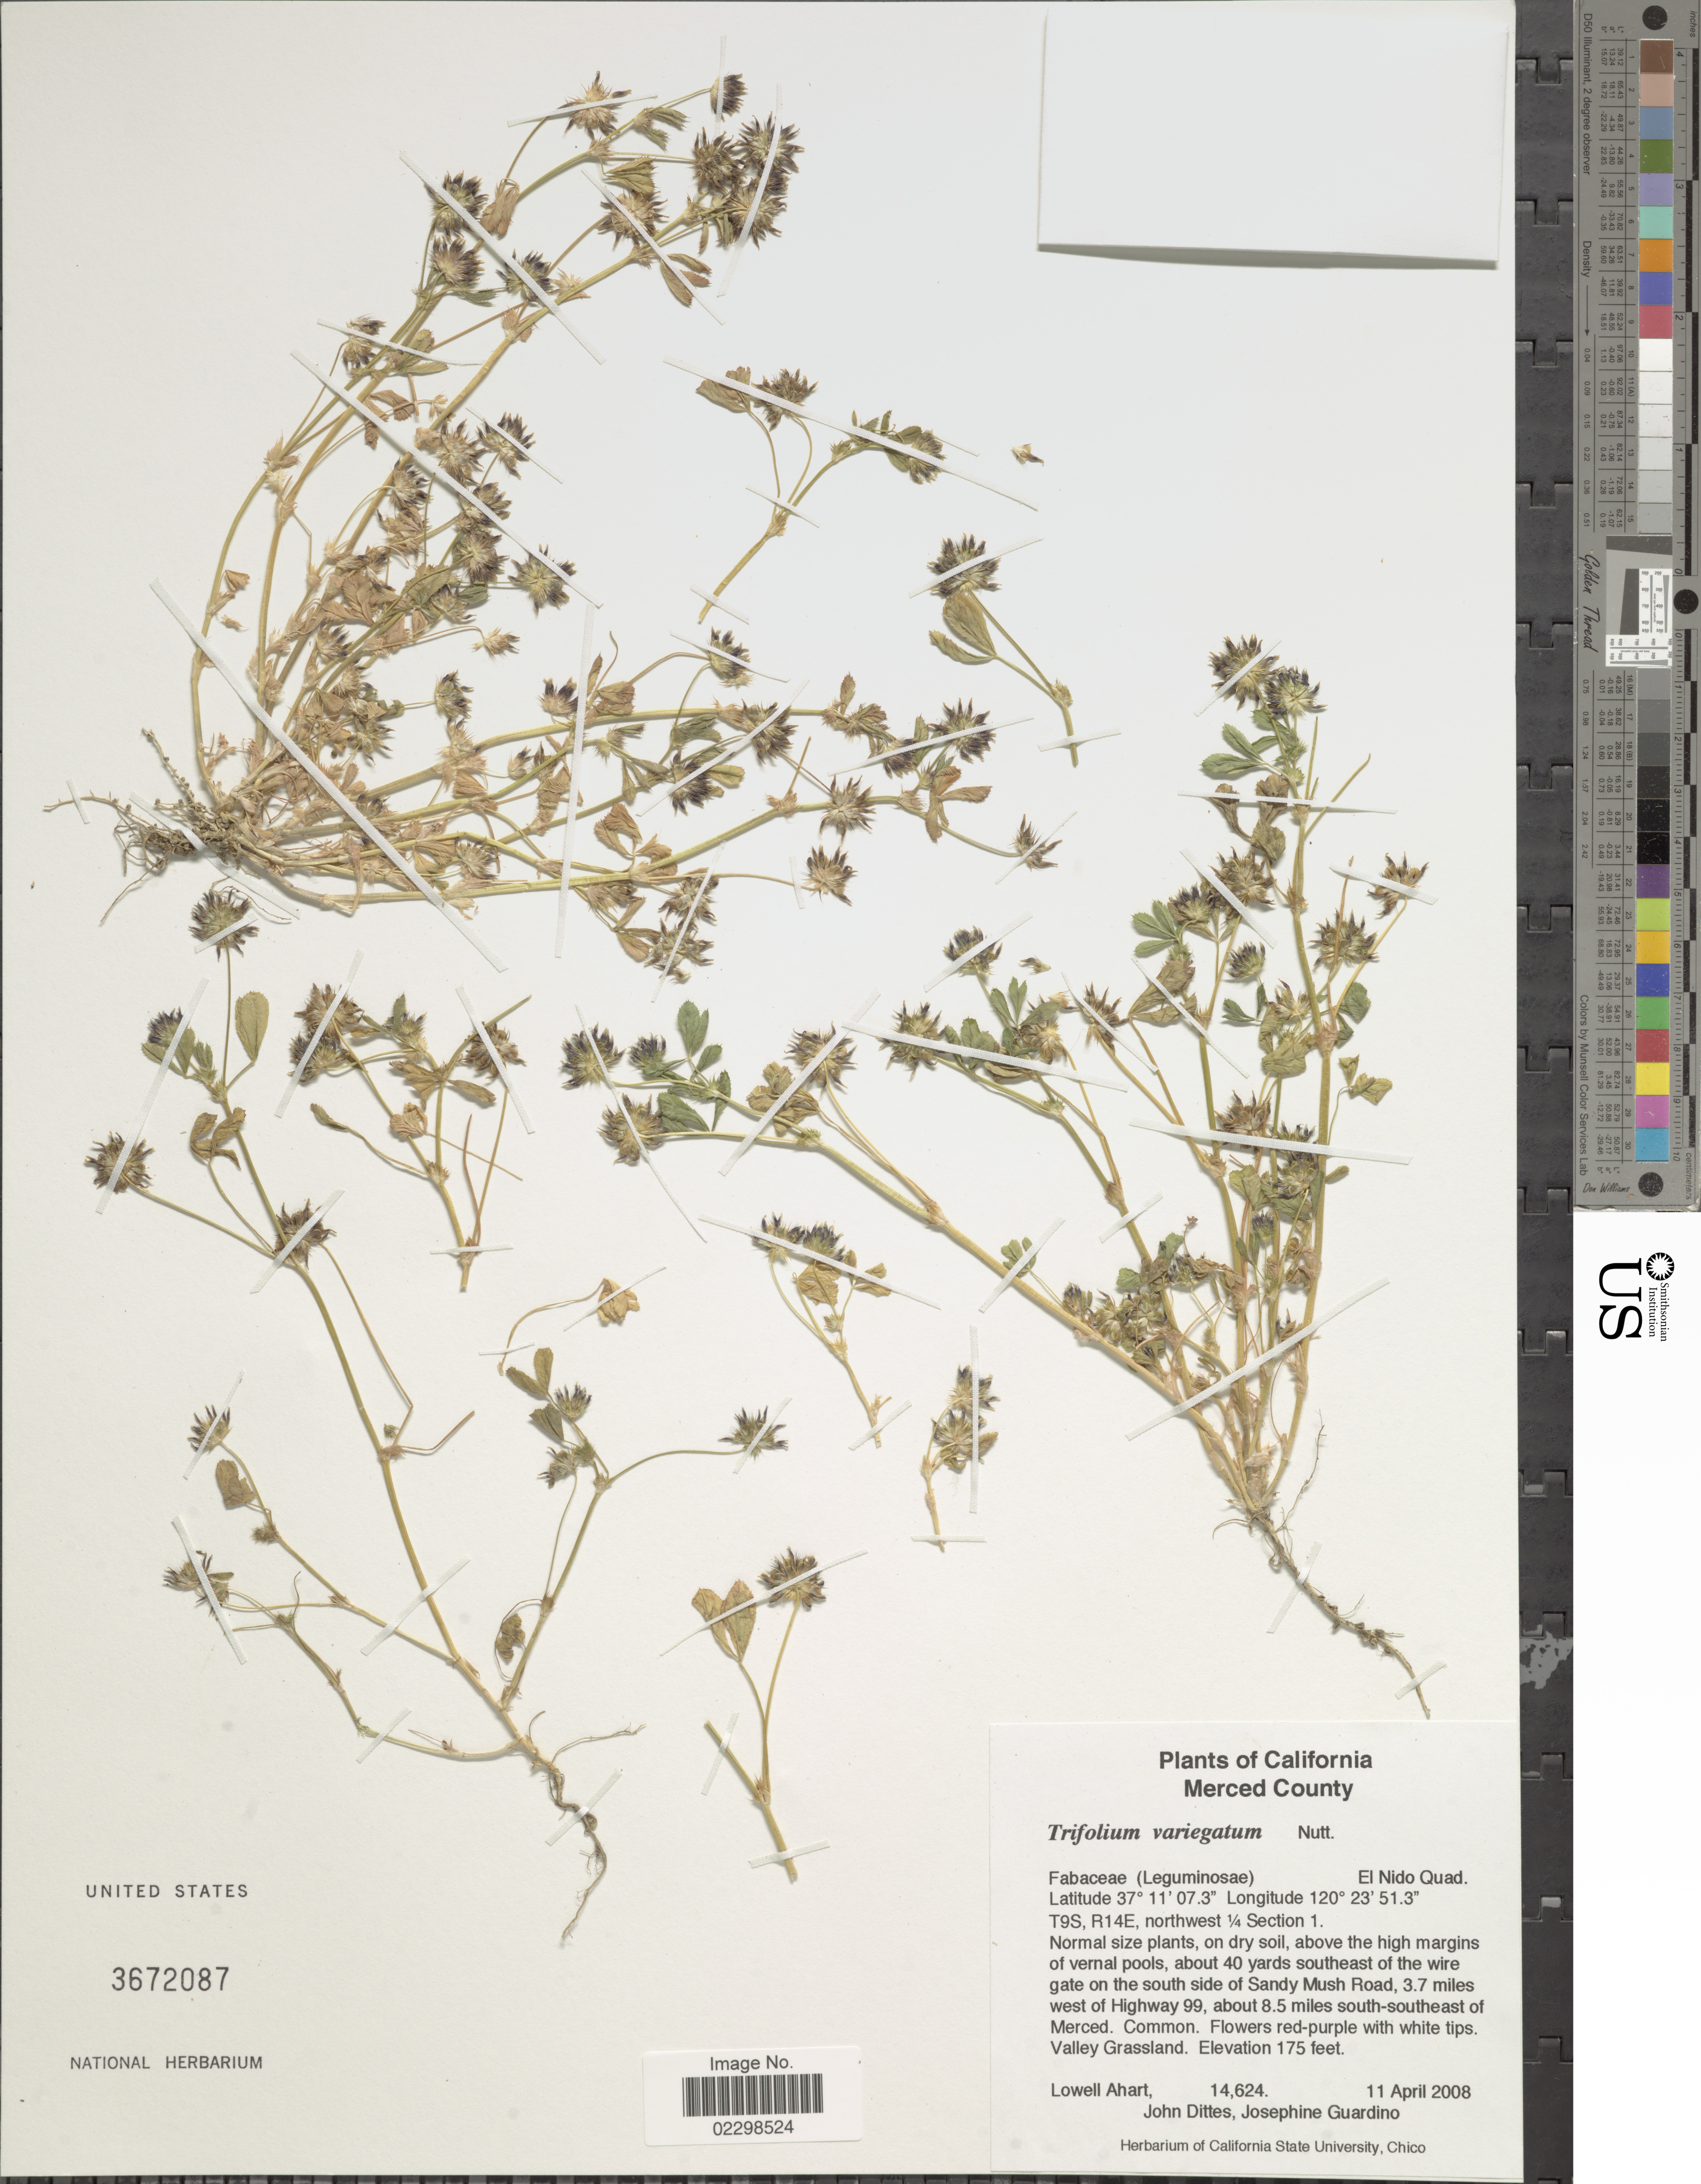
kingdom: Plantae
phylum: Tracheophyta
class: Magnoliopsida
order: Fabales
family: Fabaceae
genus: Trifolium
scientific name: Trifolium variegatum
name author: Nutt.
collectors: L. Ahart, J. Dittes & J. Guardino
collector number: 14624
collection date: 2008-04-11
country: United States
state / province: California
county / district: Merced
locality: Merced County, T9S, R14E, northwest 1/4 Section 1, about 40 yards southeast of the wire gate on the south side of Sandy Mush Road, 3.7 miles west of Highway 99, about 8.5 miles south-southeast of Merced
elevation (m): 53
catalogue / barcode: US 3672087